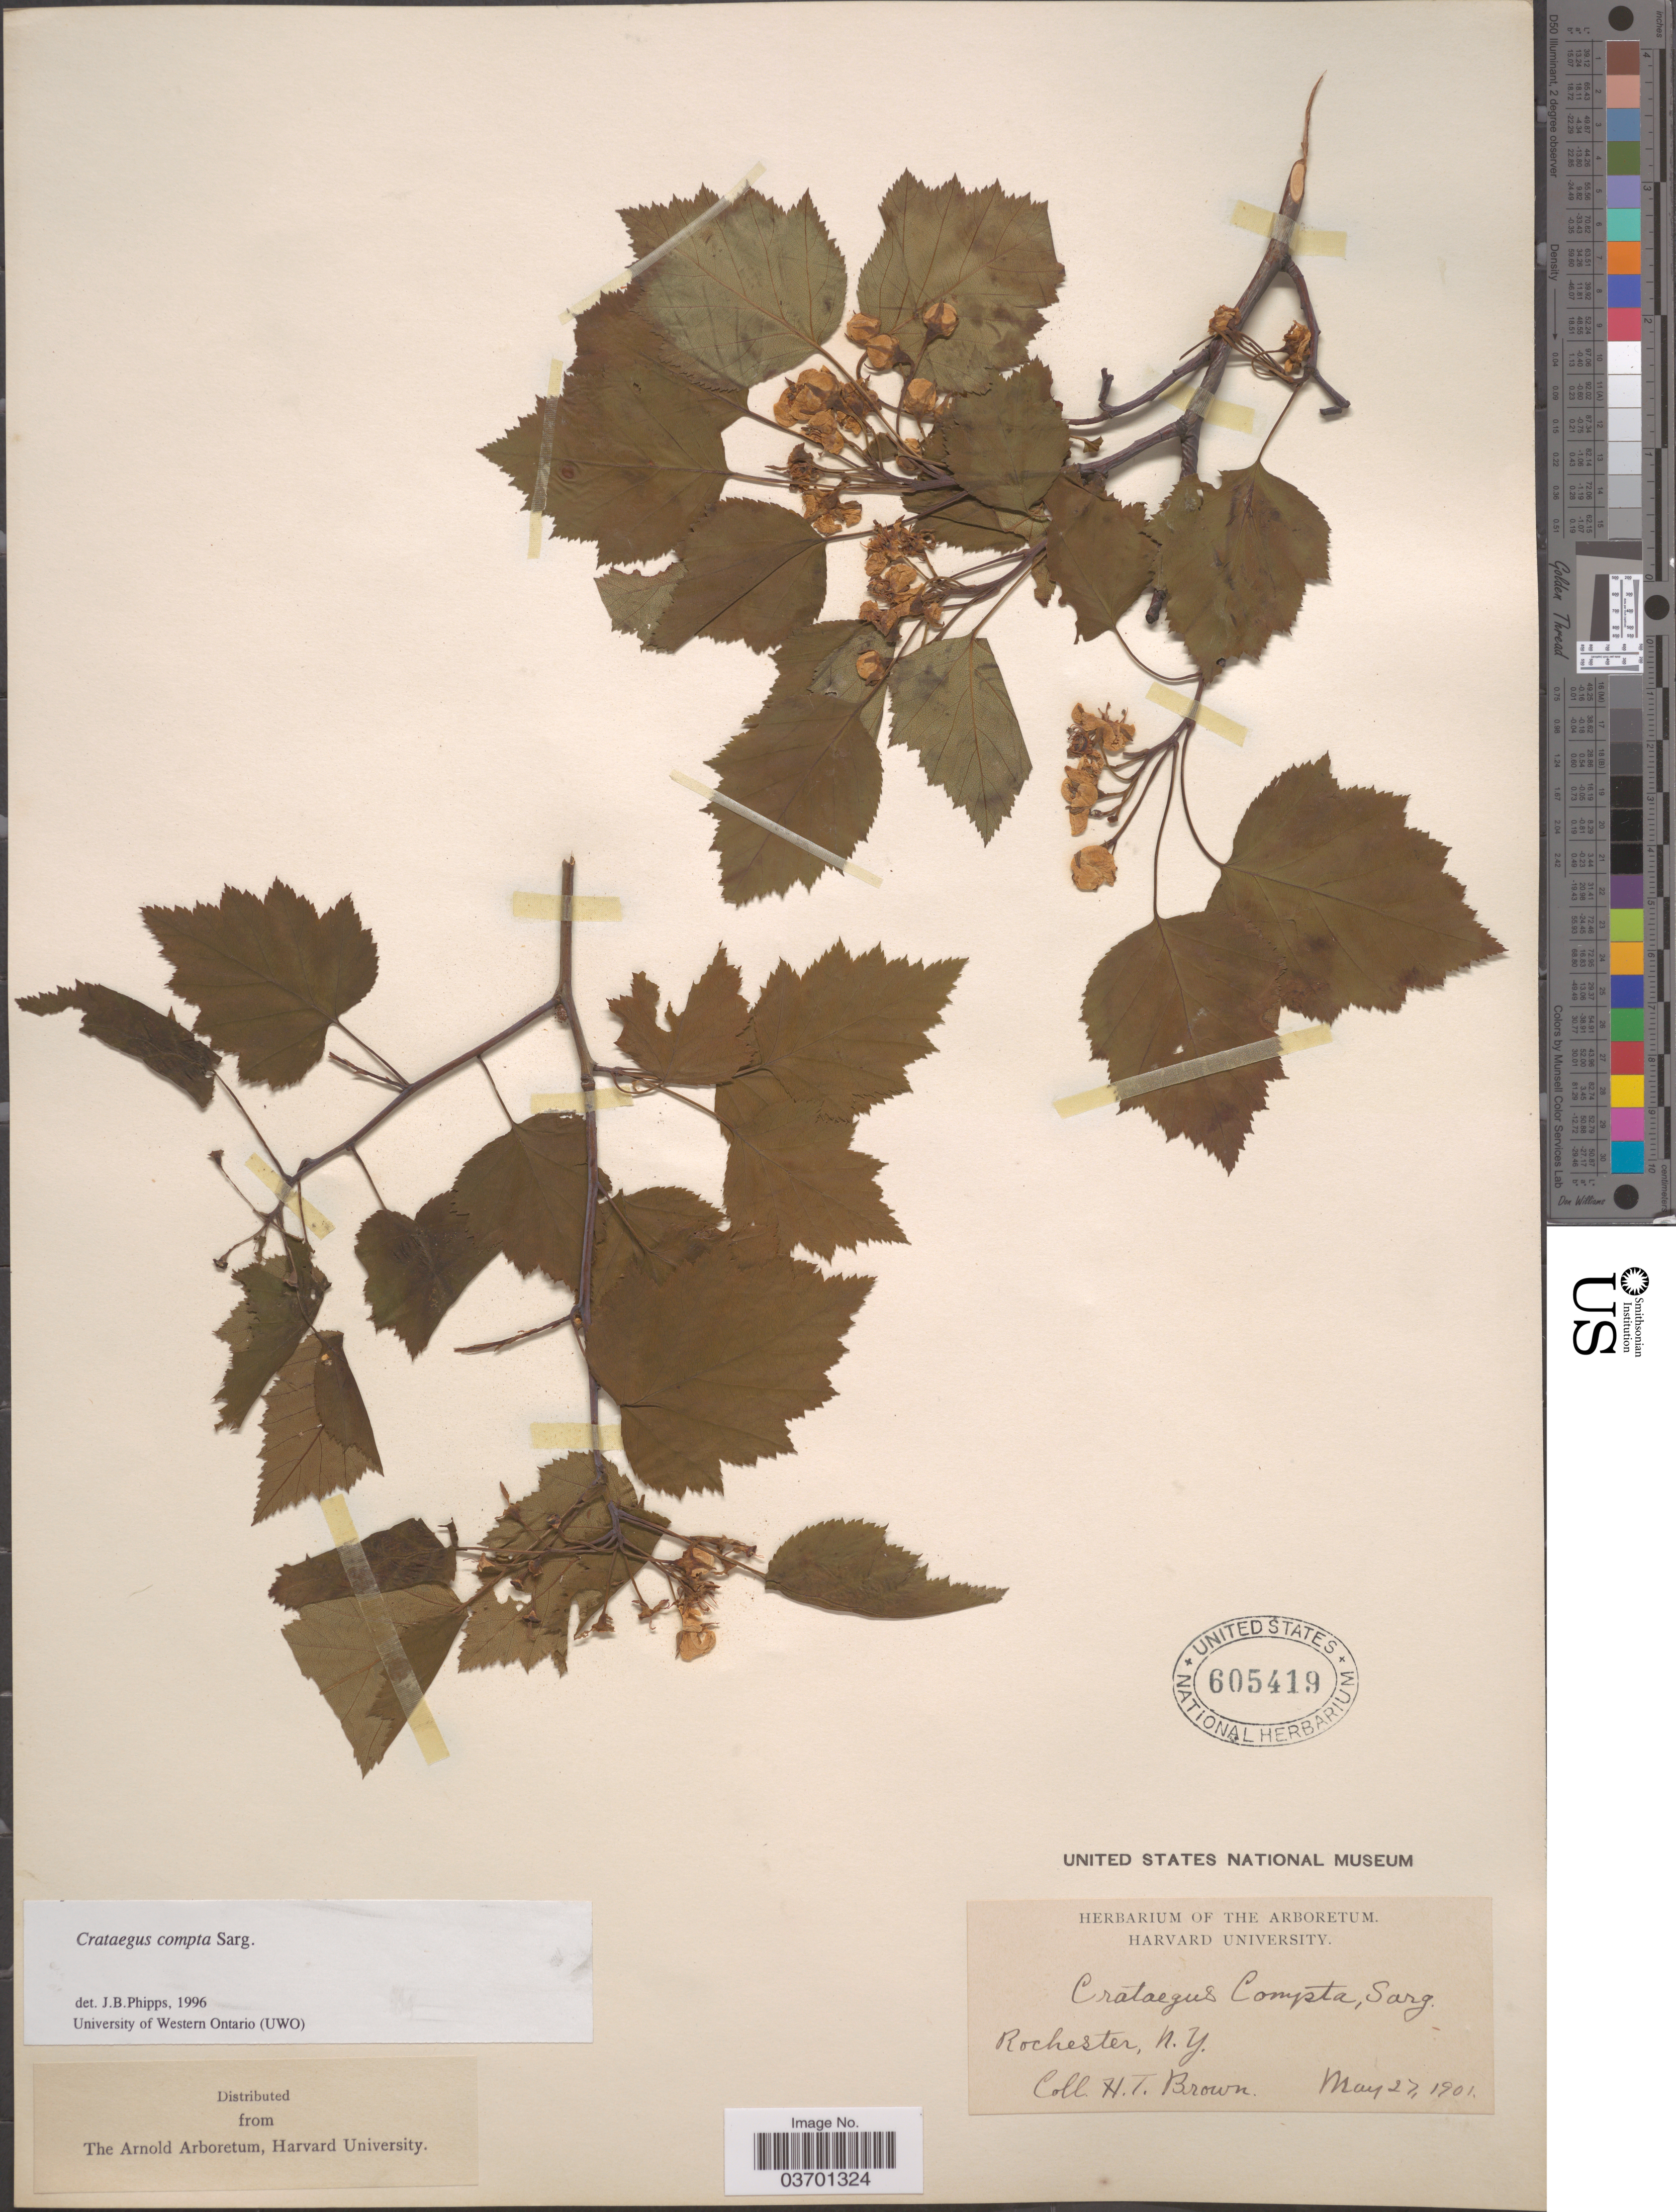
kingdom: Plantae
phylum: Tracheophyta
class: Magnoliopsida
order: Rosales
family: Rosaceae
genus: Crataegus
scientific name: Crataegus populnea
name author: Ashe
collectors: H. T. Brown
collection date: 1901-05-27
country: United States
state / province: New York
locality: Rochester.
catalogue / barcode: US 605419